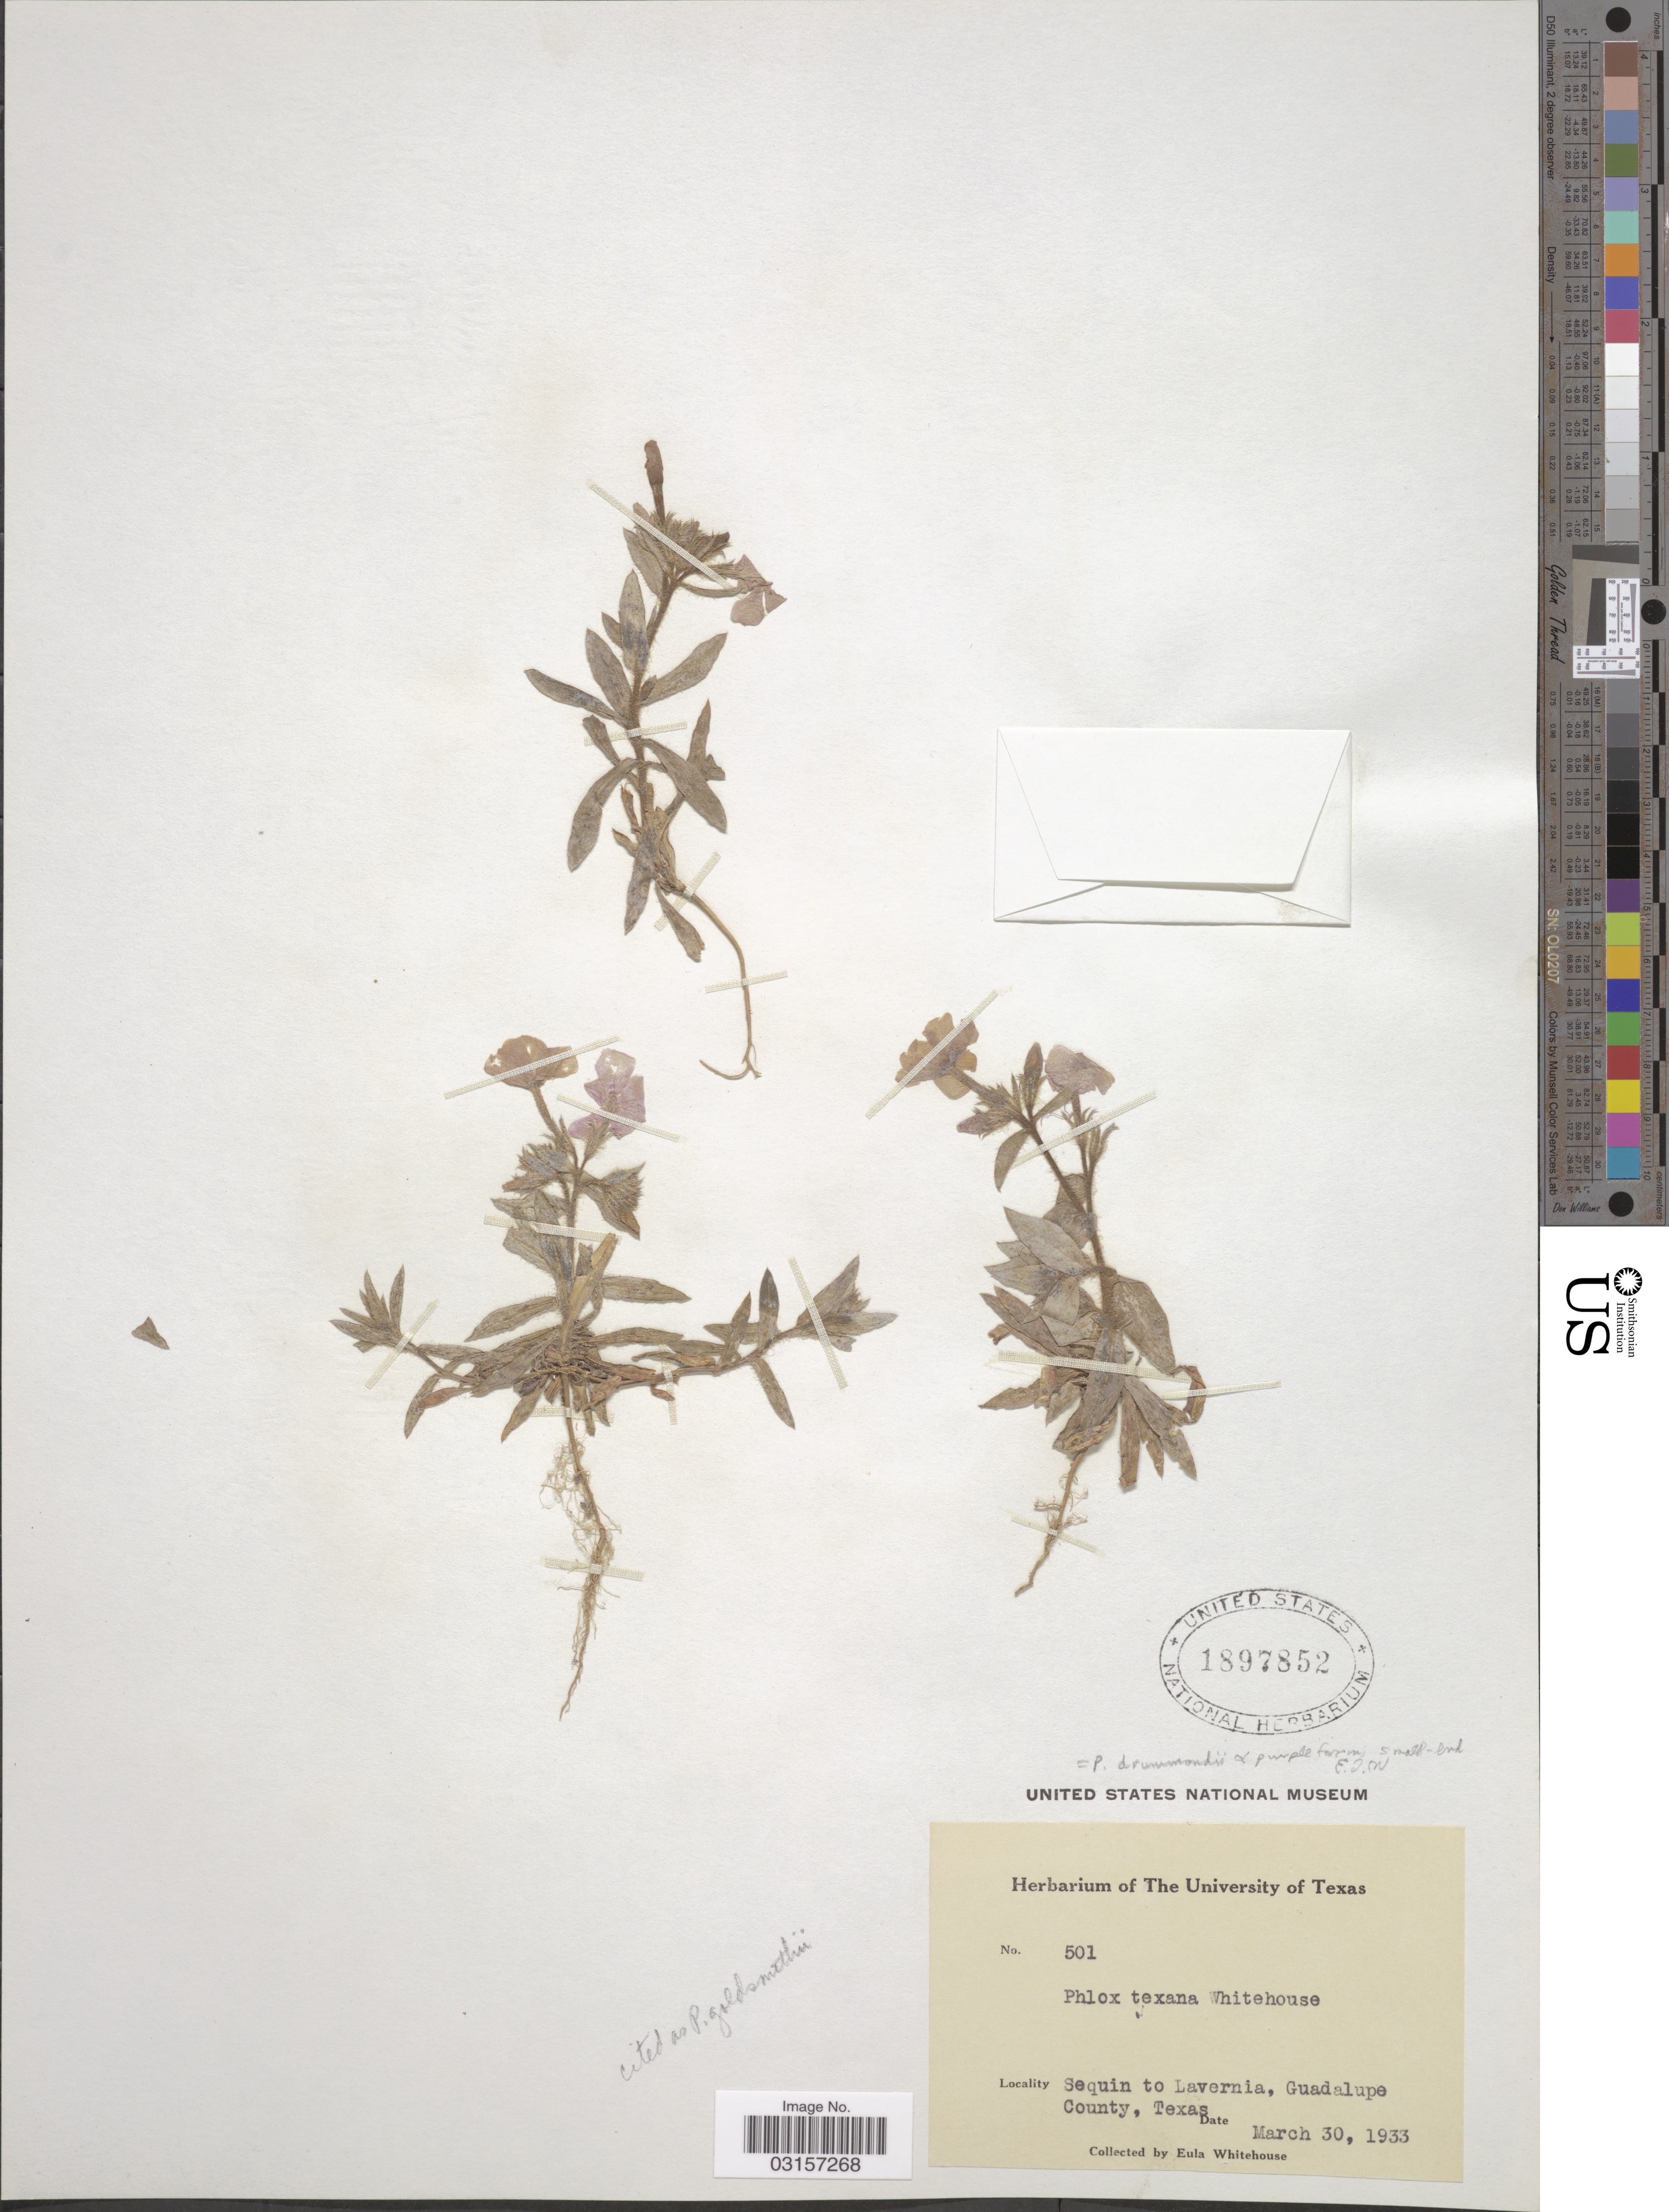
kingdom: Plantae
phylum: Tracheophyta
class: Magnoliopsida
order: Ericales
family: Polemoniaceae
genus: Phlox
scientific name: Phlox drummondii subsp. drummondii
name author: Hook.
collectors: E. Whitehouse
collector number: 501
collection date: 1933-03-30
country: United States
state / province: Texas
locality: Sequin to Lavernia, Guadalupe County, Texas.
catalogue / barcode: US 1897852